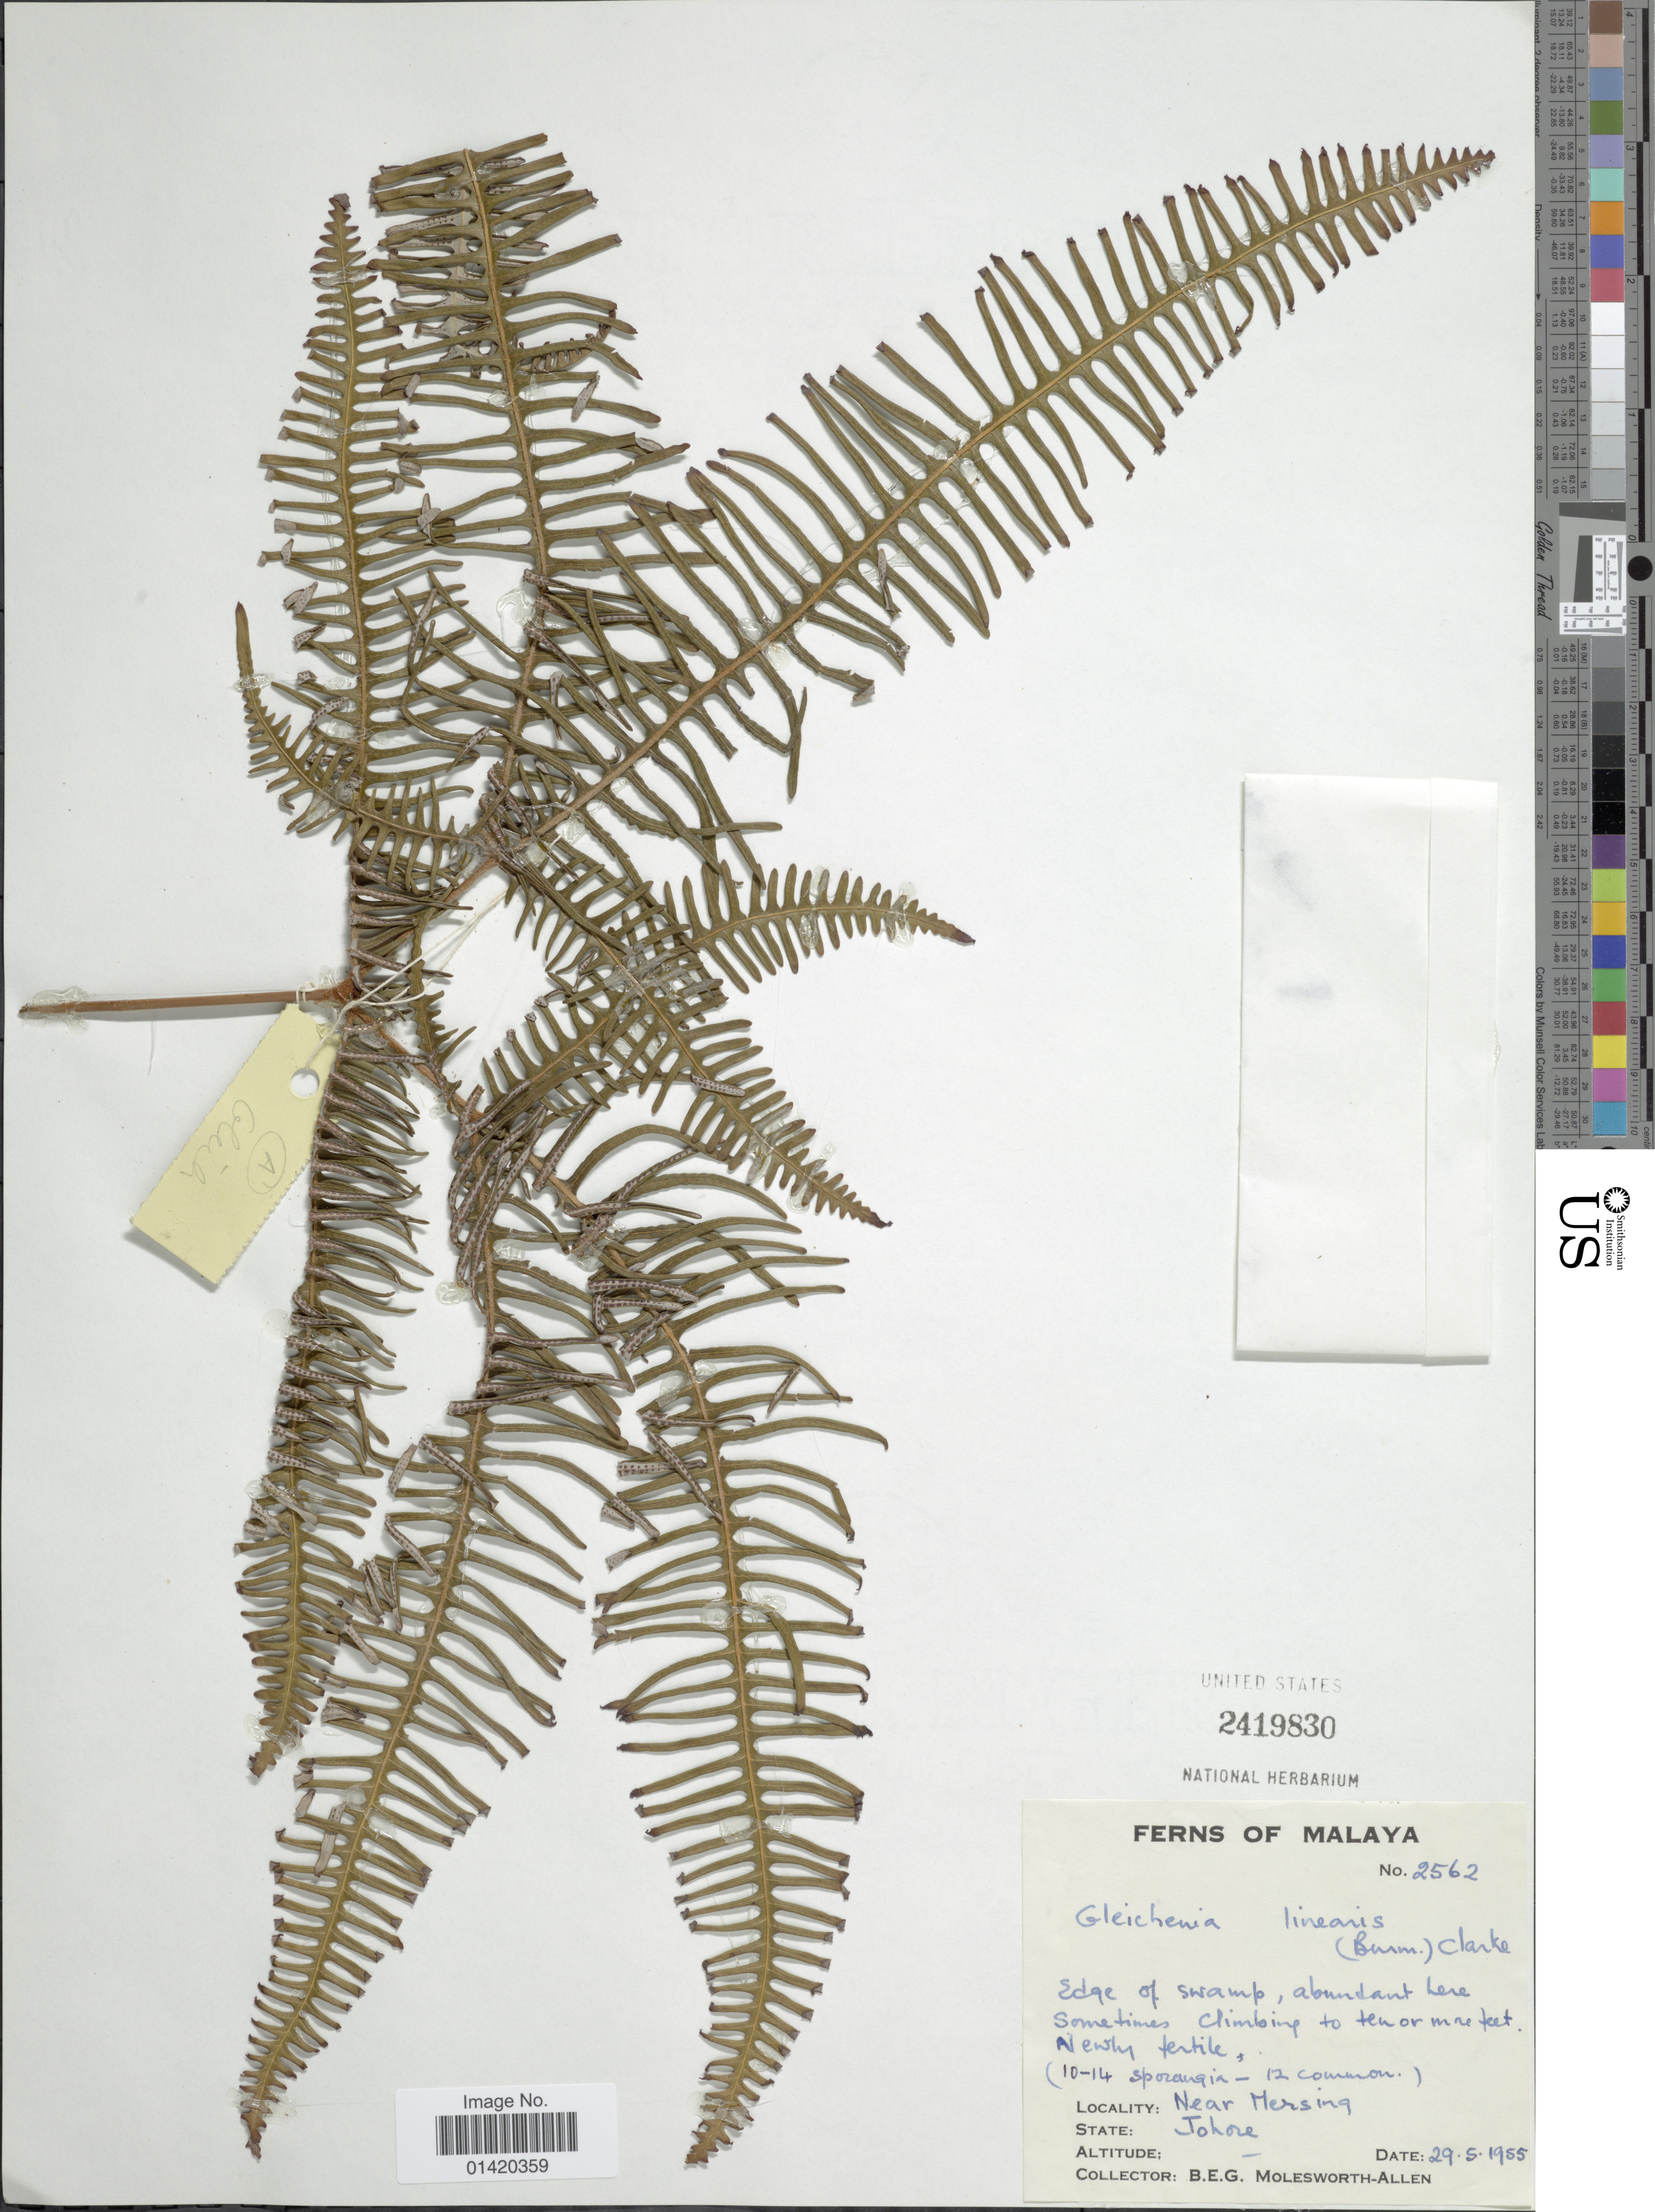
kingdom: Plantae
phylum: Tracheophyta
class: Polypodiopsida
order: Gleicheniales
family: Gleicheniaceae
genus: Dicranopteris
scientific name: Dicranopteris linearis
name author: (Burm. f.) Underw.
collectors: B. E. G. Molesworth-Allen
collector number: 2562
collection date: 1955-05-29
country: Malaysia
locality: Near Mersing, State Johore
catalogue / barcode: US 2419830